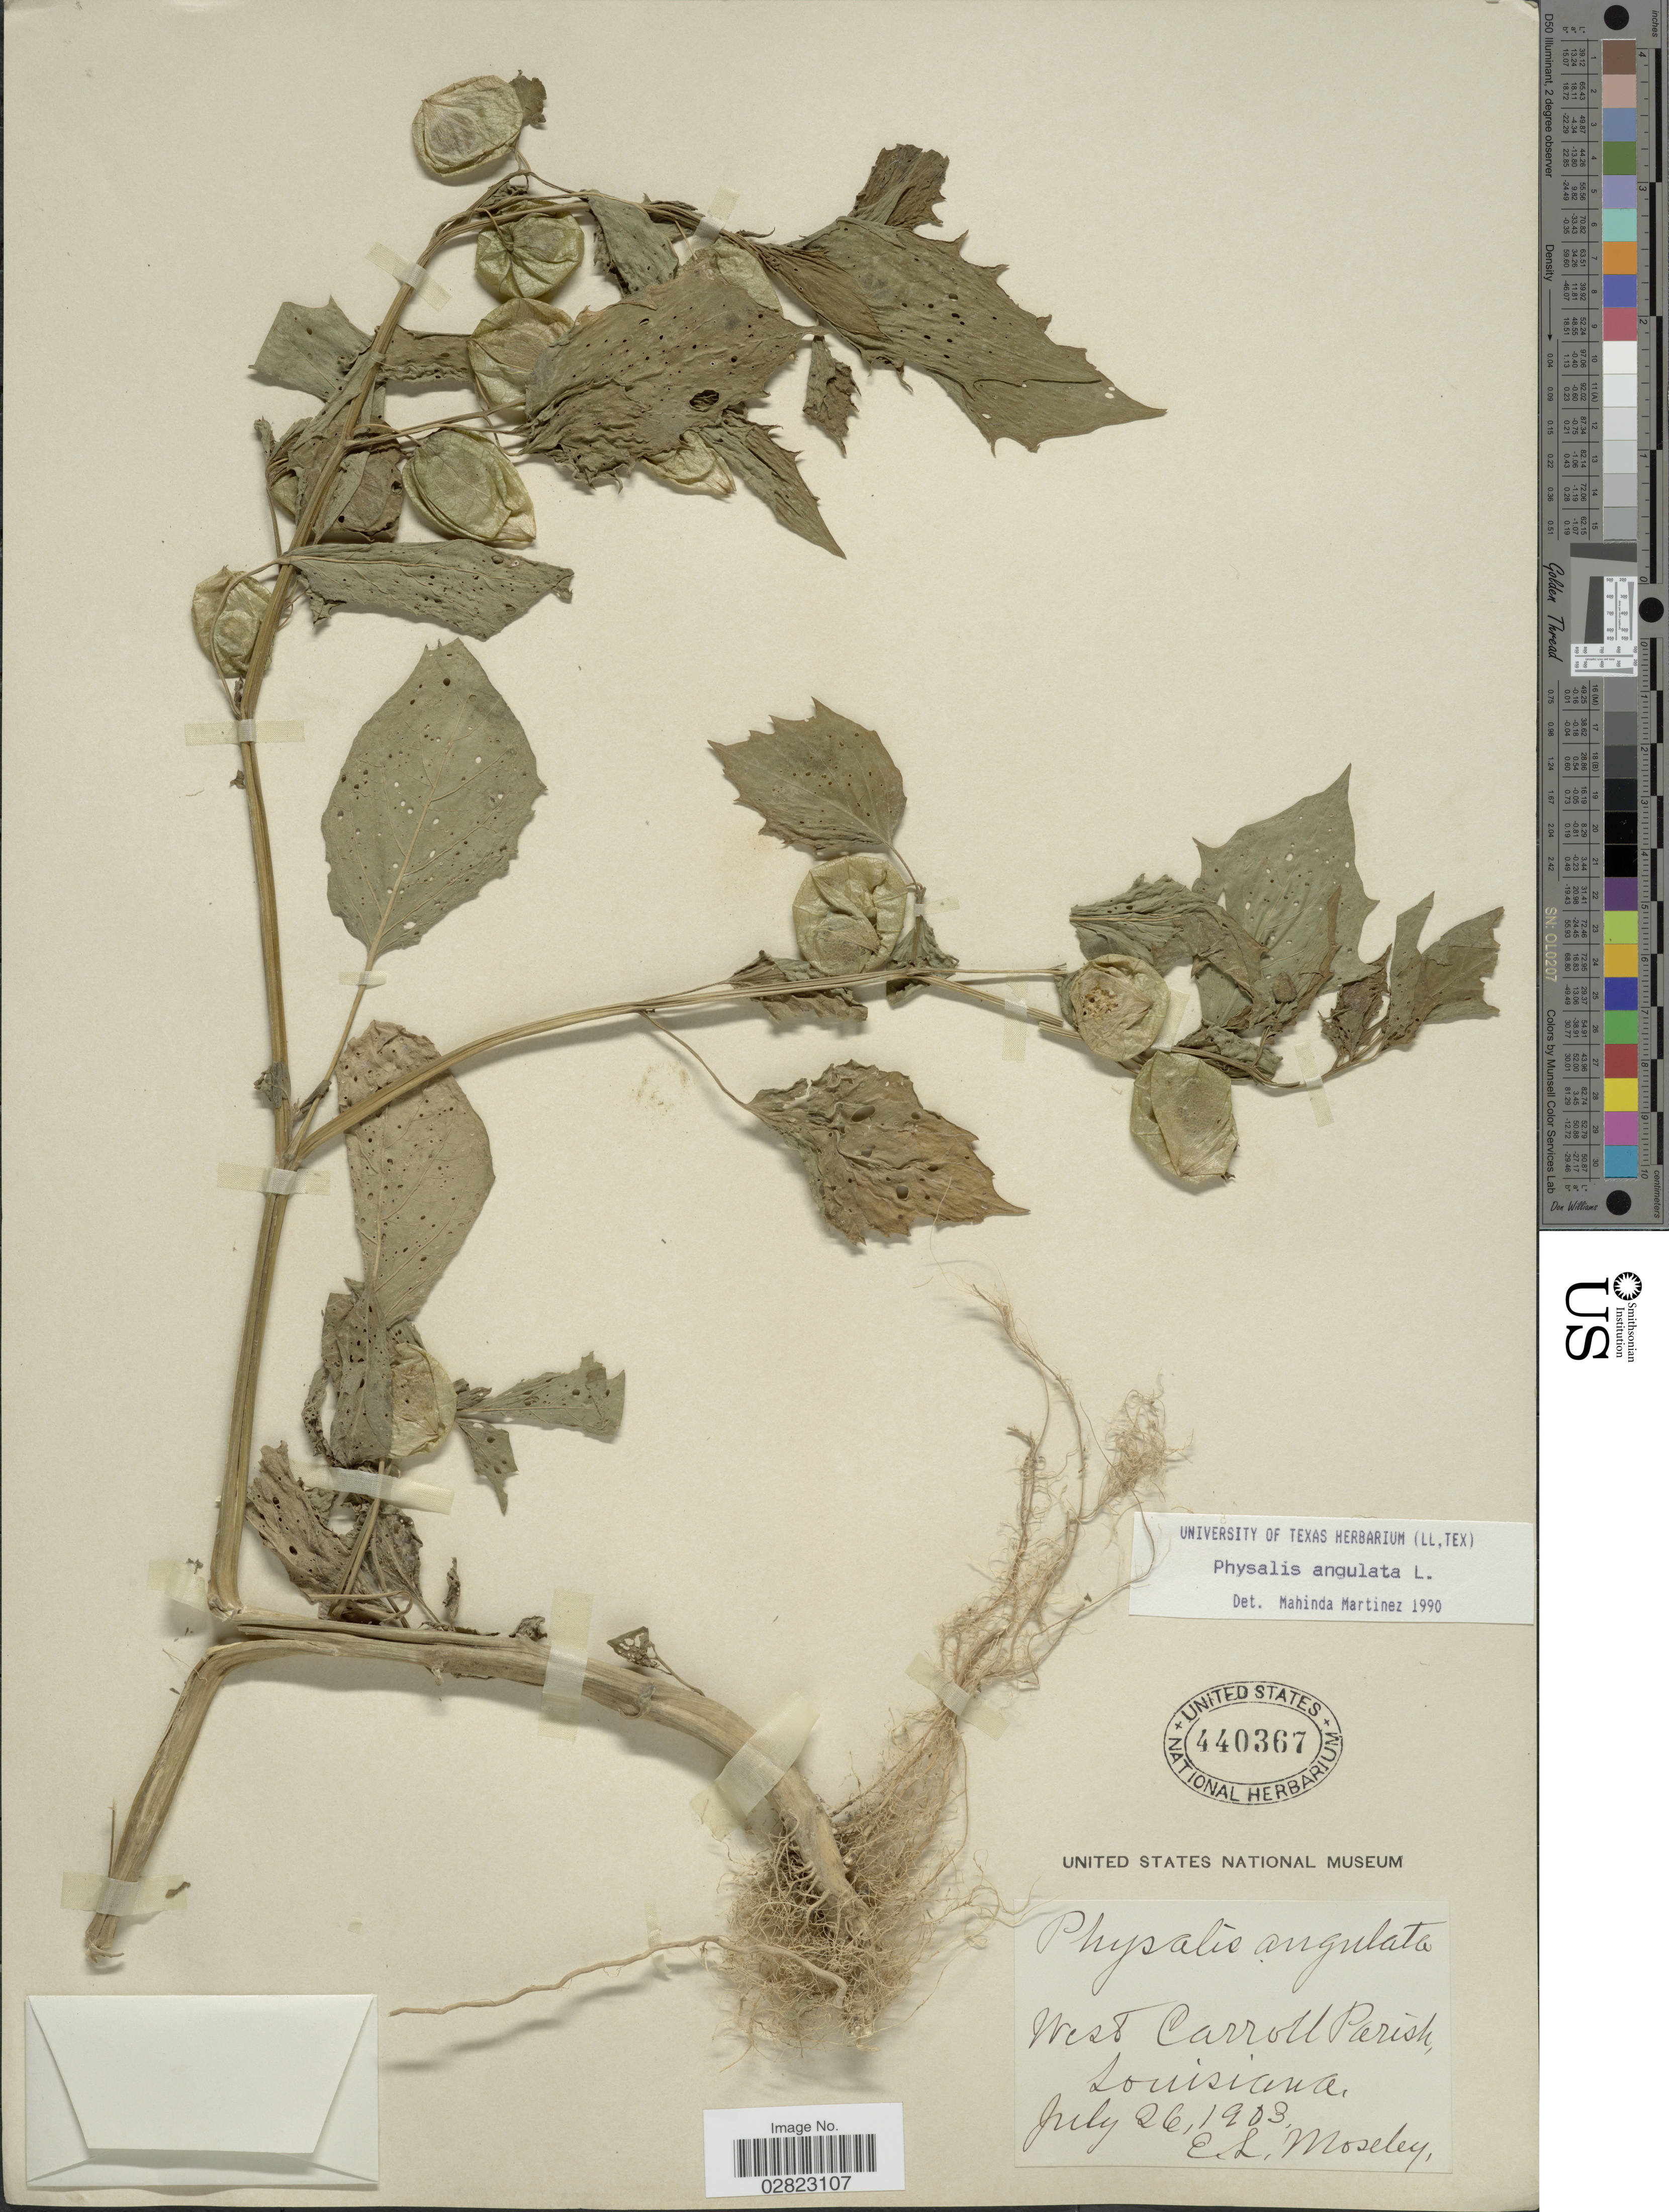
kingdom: Plantae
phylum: Tracheophyta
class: Magnoliopsida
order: Solanales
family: Solanaceae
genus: Physalis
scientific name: Physalis angulata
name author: L.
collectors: E. Moseley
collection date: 1903-07-26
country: United States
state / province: Louisiana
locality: West Carroll Parish.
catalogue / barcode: US 440367